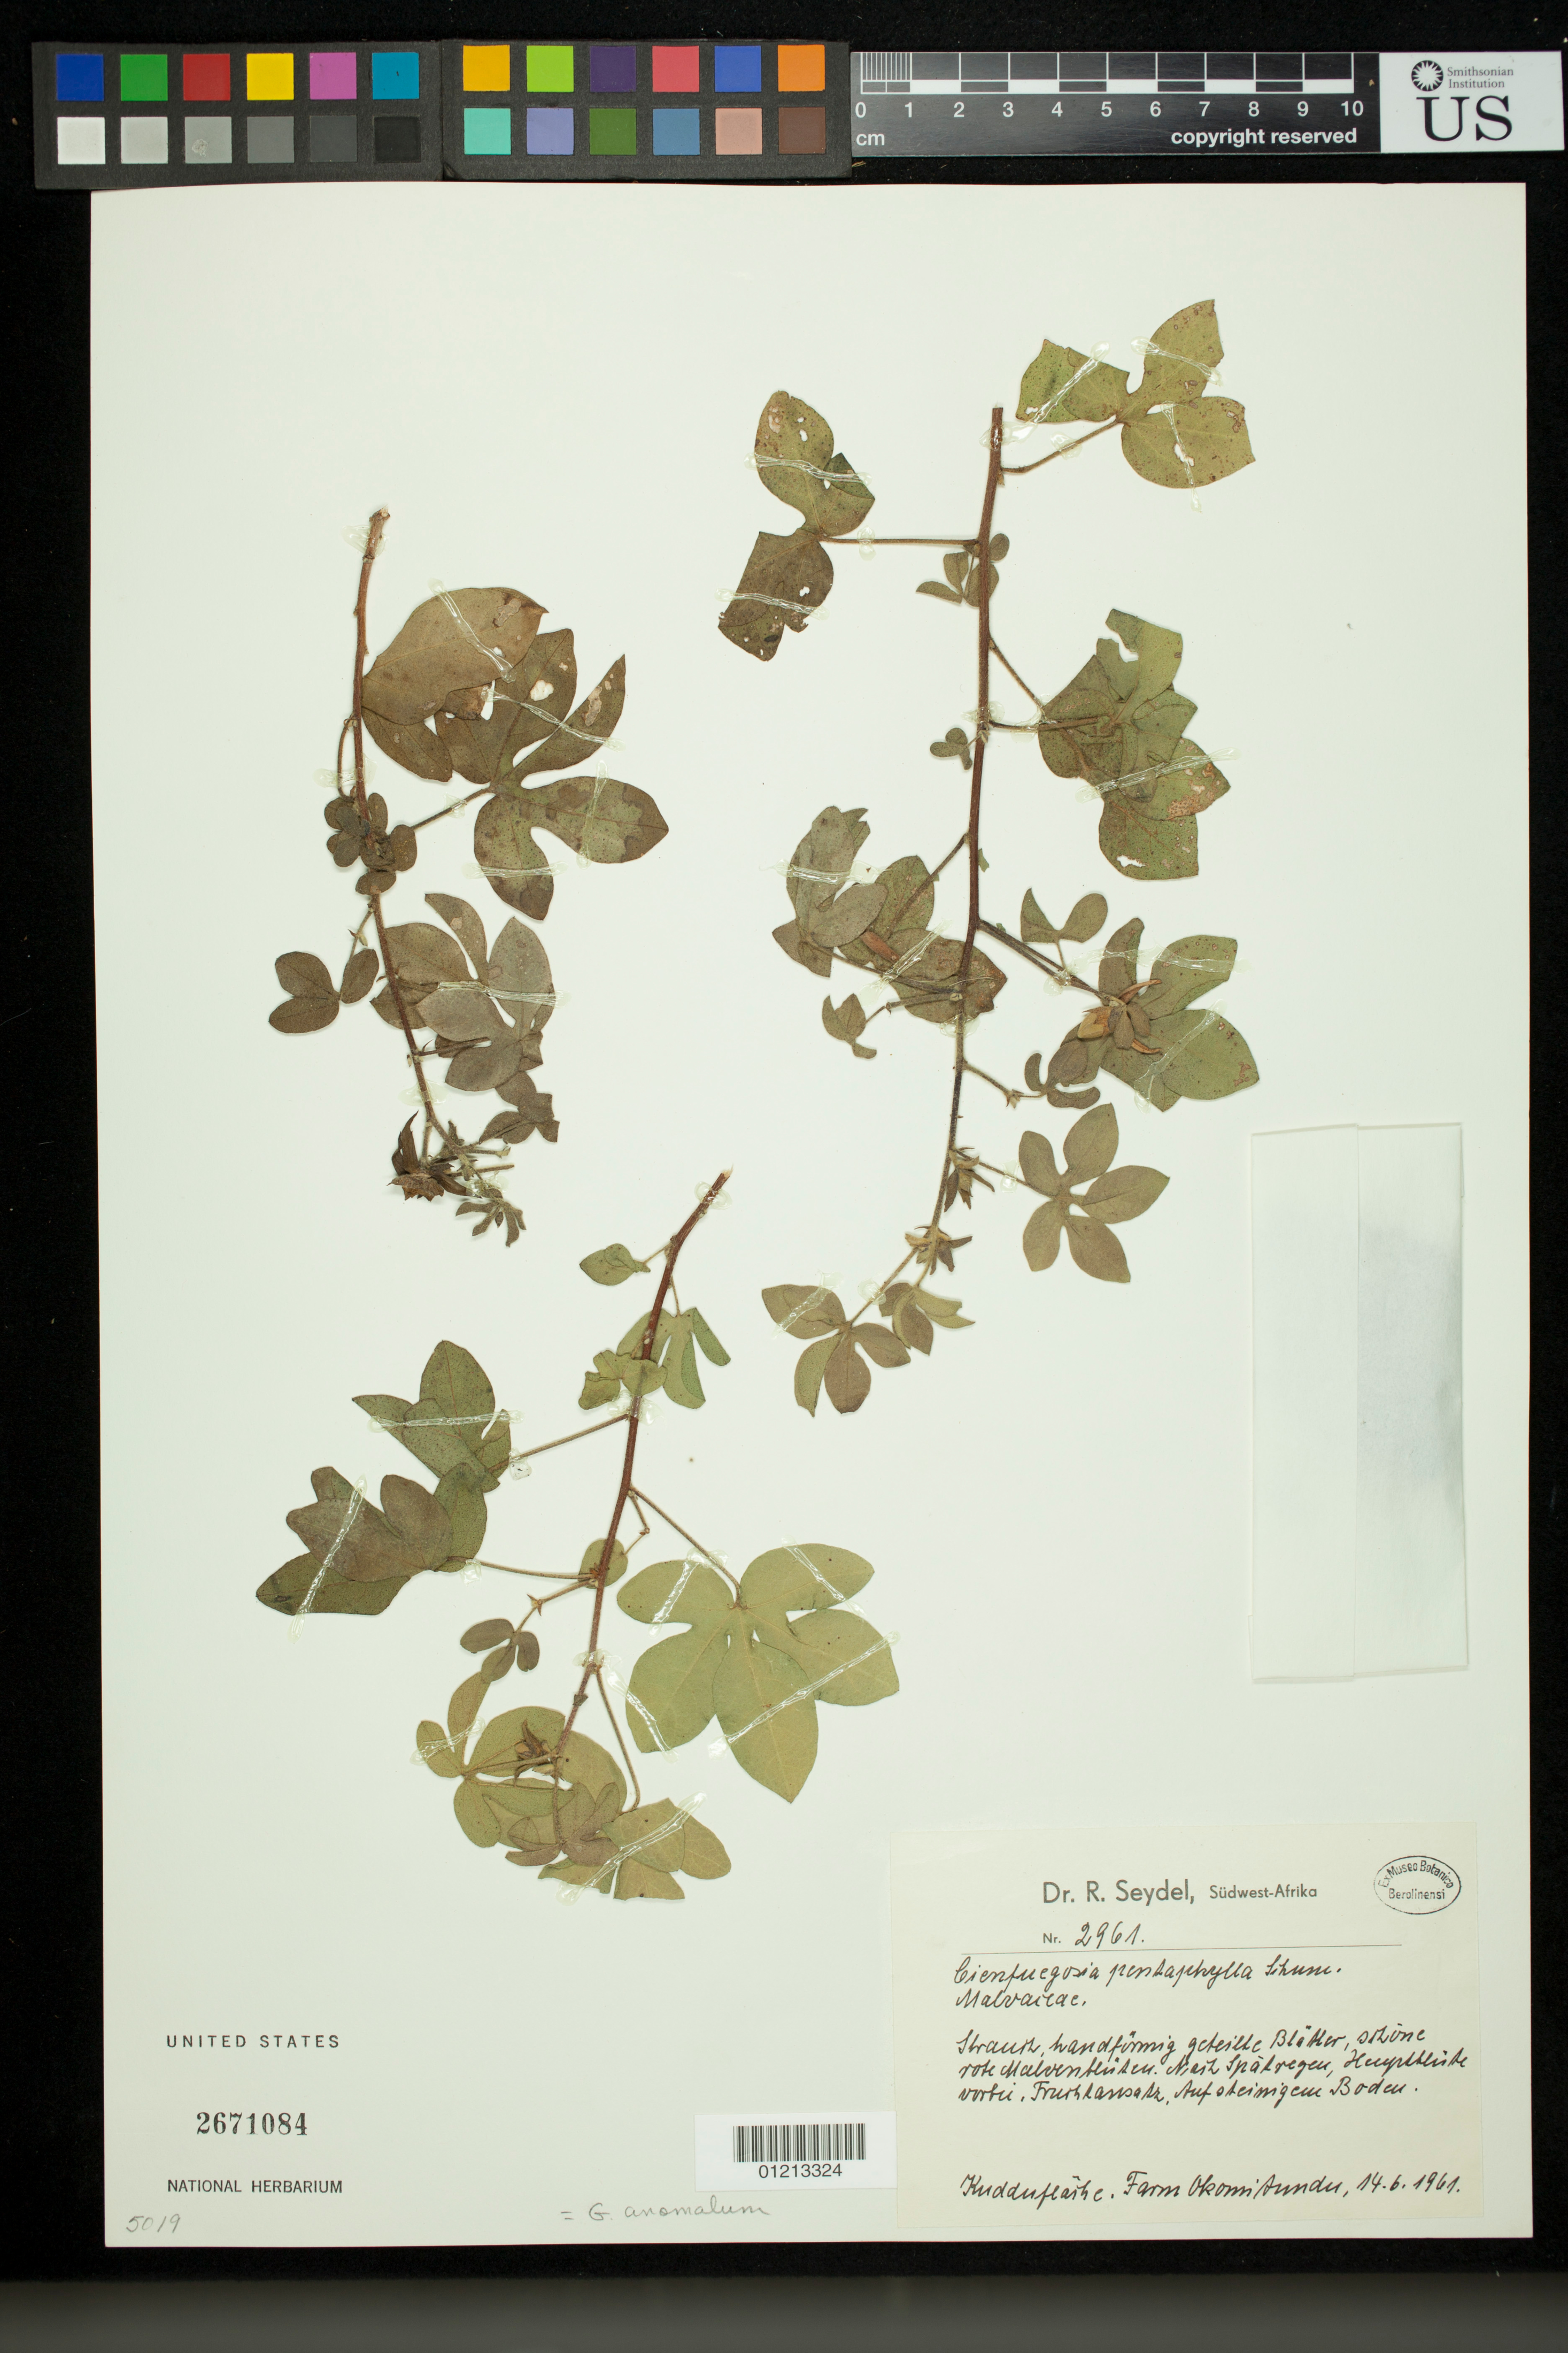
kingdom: Plantae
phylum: Tracheophyta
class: Magnoliopsida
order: Malvales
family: Malvaceae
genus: Gossypium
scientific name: Gossypium anomalum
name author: Wawra & Peyr.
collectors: R. Seydel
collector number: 2961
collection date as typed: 14 Jun 1961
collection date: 1961-06-14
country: Namibia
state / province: Erongo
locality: Okomitundu. [words illegible]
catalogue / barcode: US 2671084